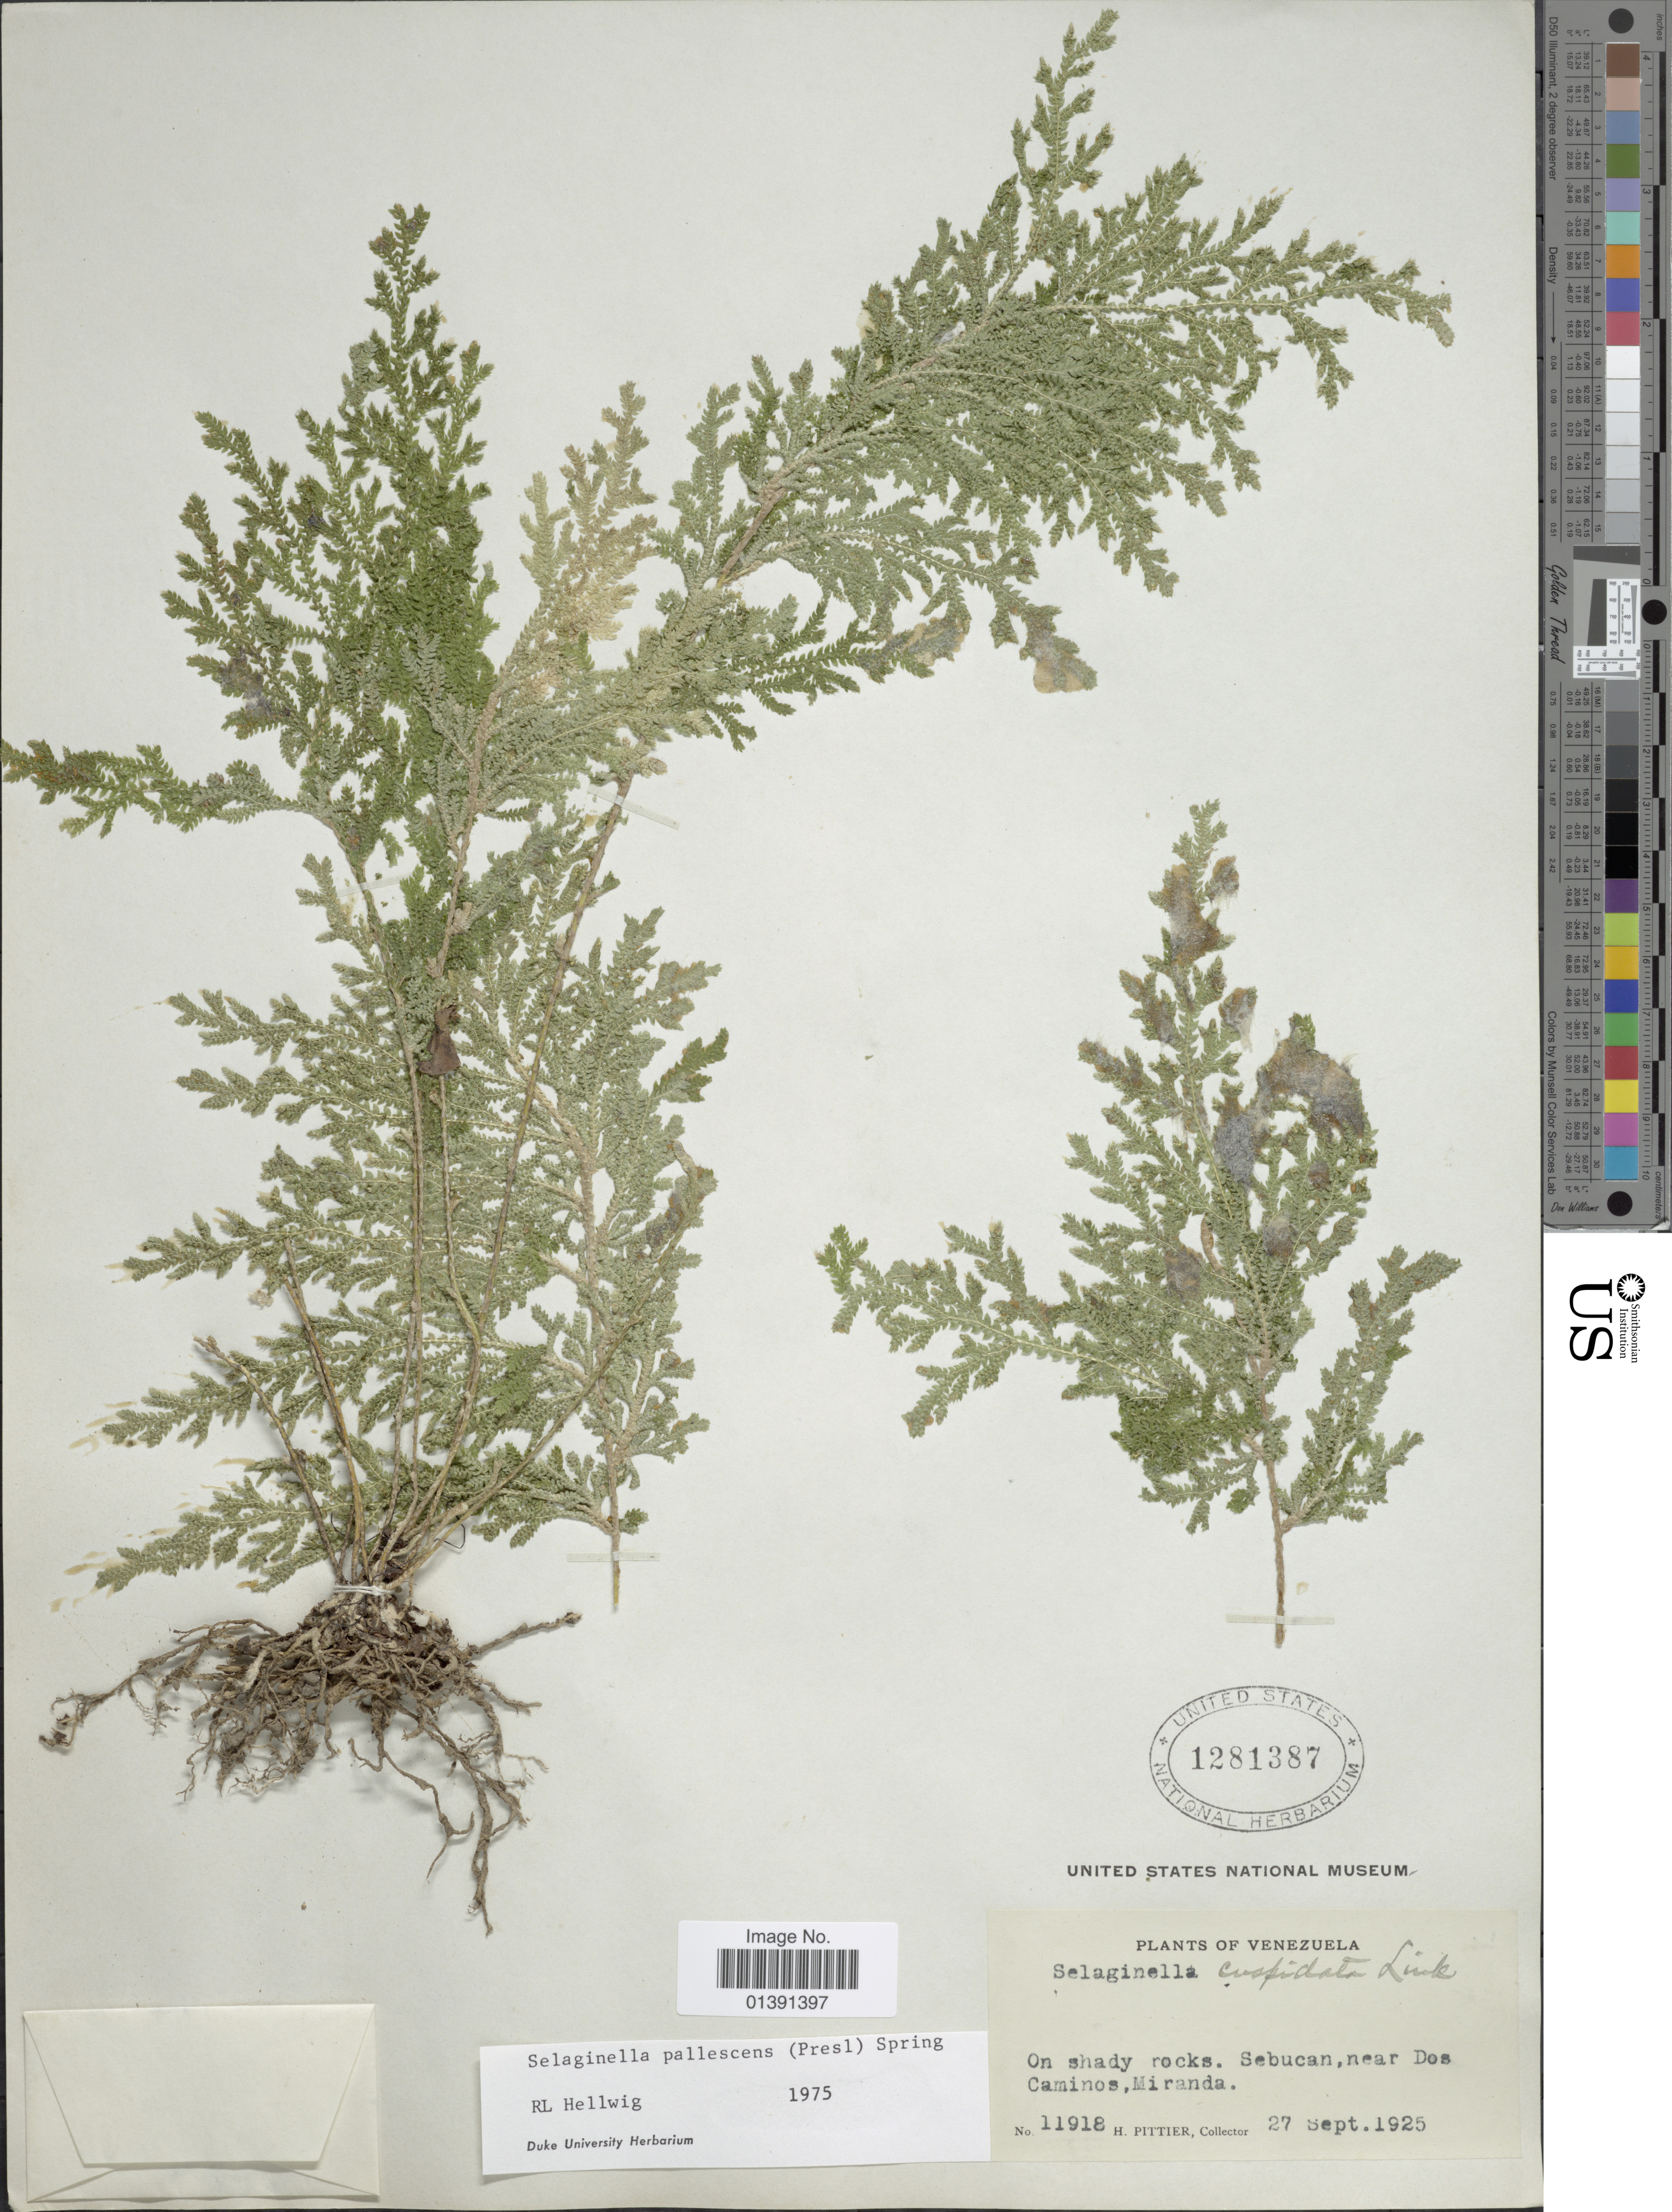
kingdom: Plantae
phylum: Tracheophyta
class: Lycopodiopsida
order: Selaginellales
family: Selaginellaceae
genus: Selaginella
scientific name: Selaginella pallescens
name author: (C. Presl) Spring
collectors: H. F. Pittier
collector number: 11918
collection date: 1925-09-27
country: Venezuela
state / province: Miranda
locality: Sebucan, near Des Caminos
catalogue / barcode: US 1281387